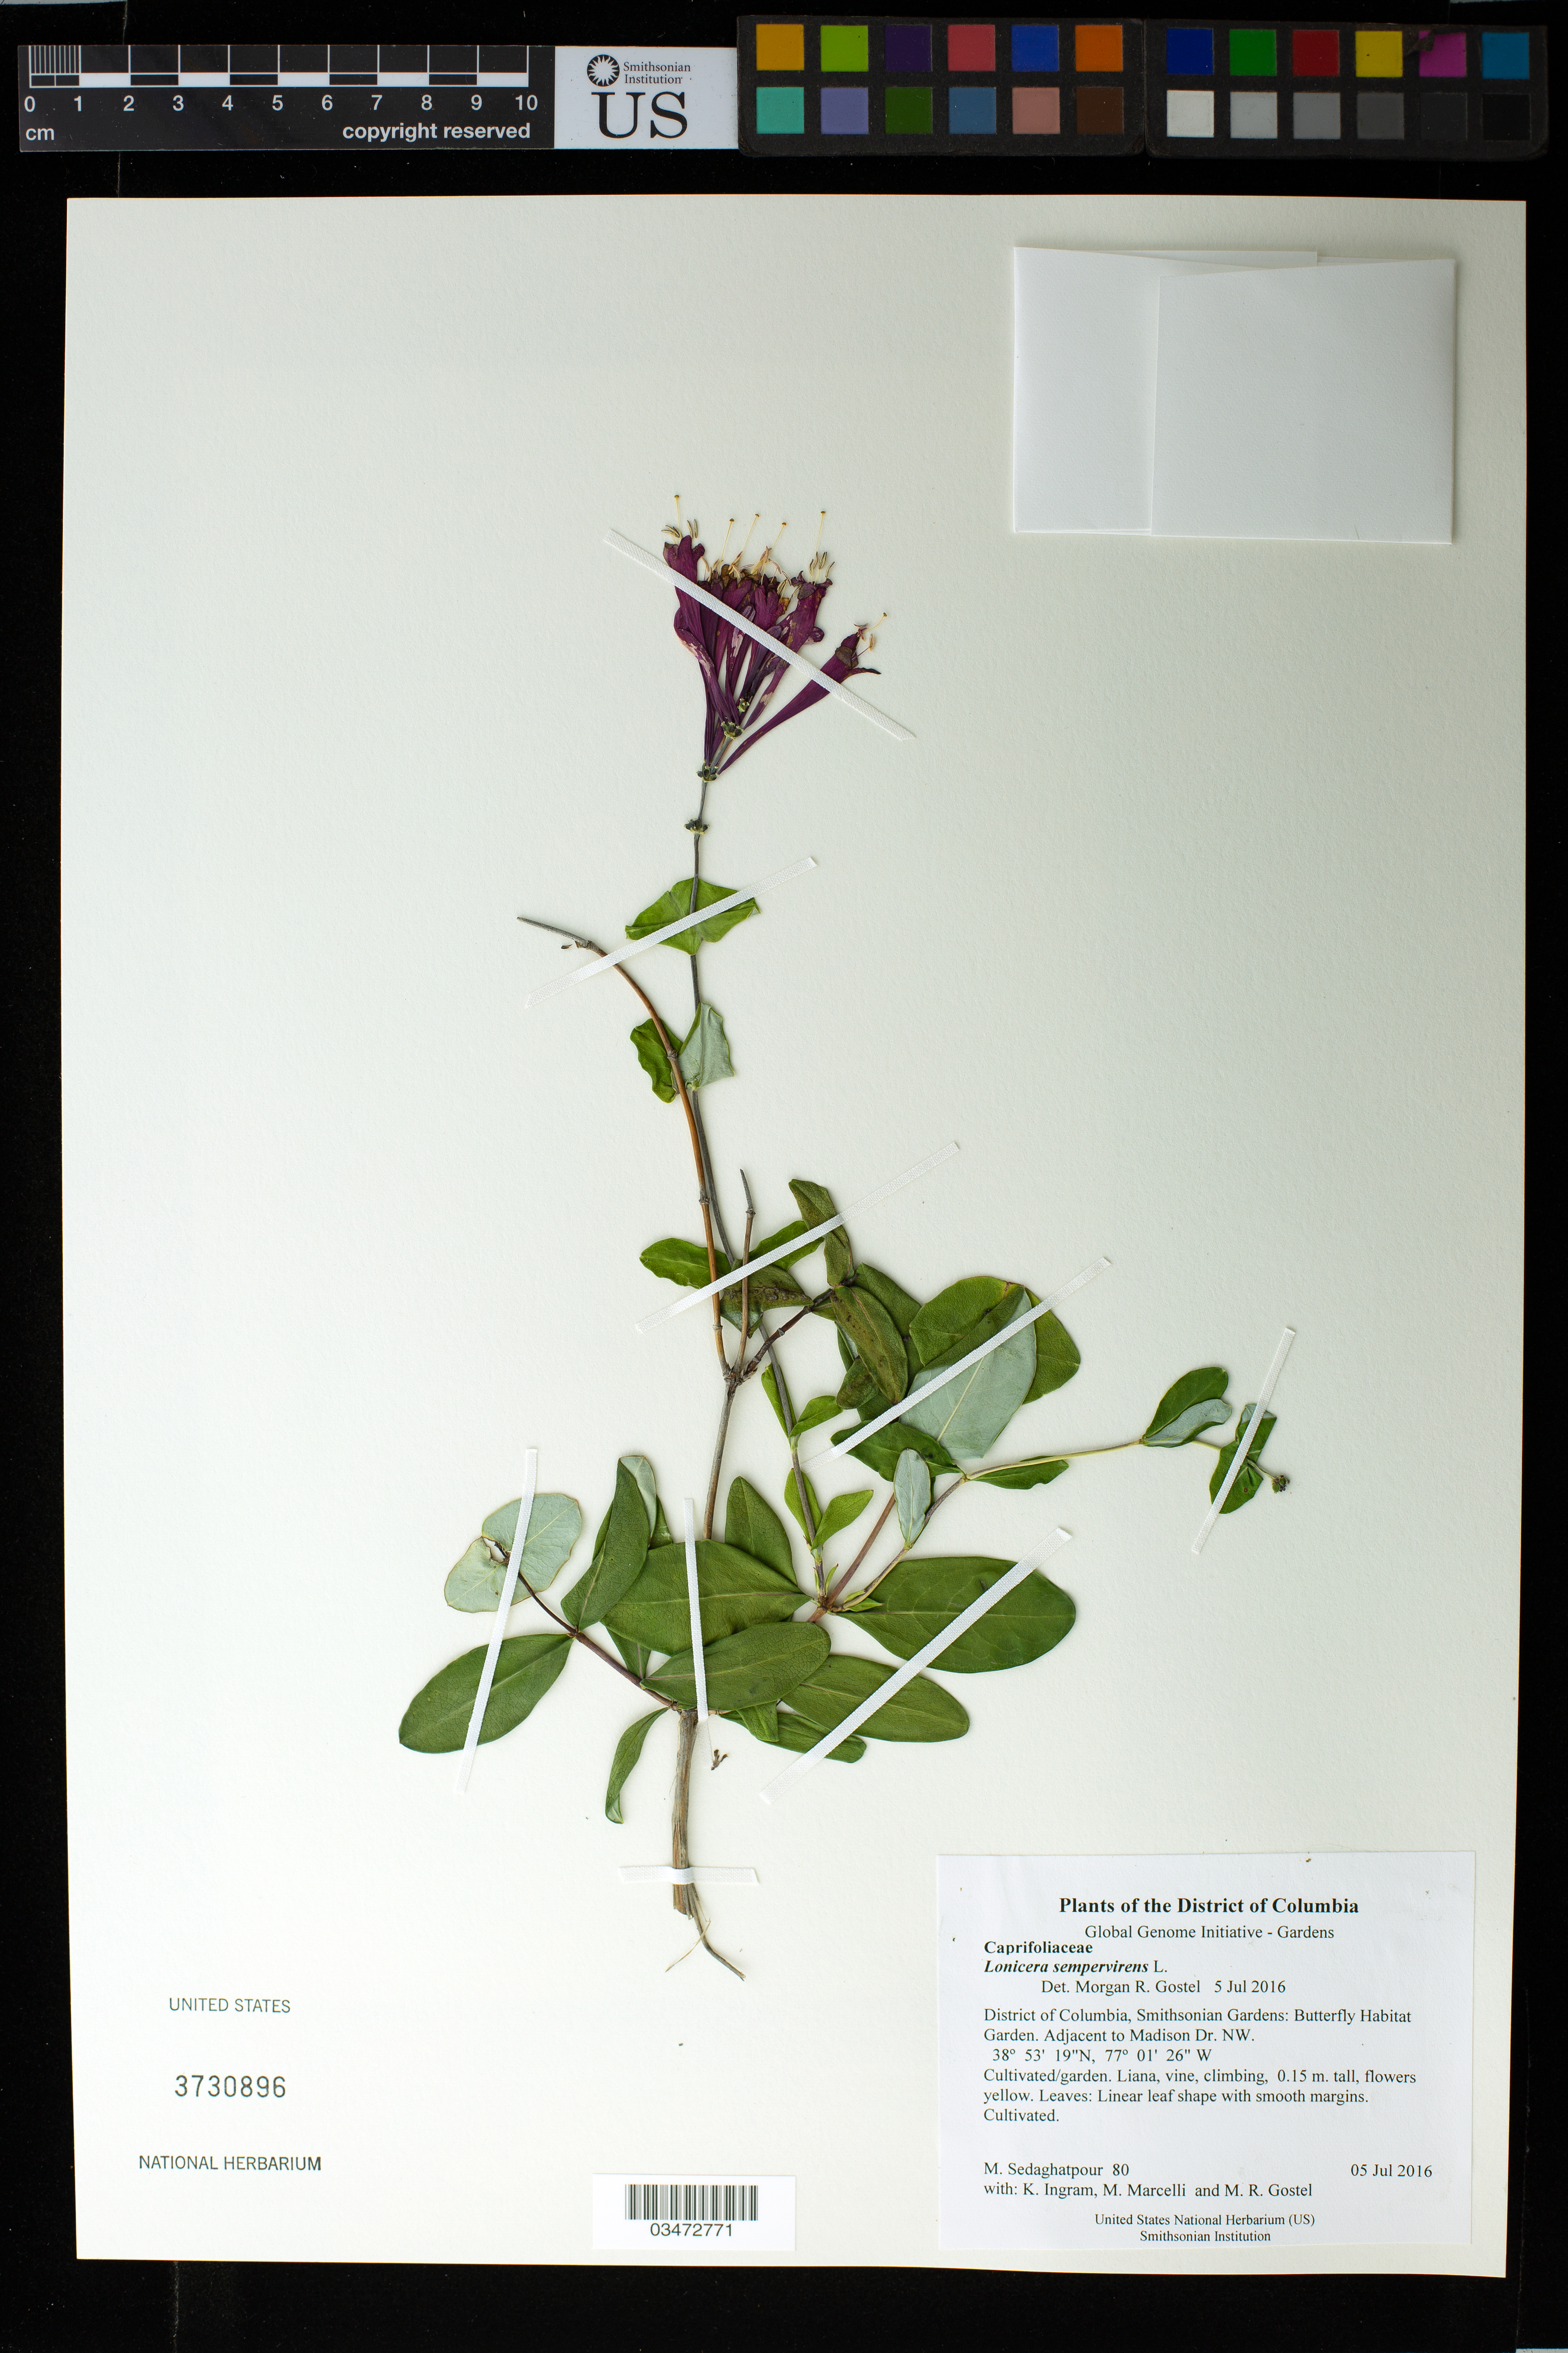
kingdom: Plantae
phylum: Tracheophyta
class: Magnoliopsida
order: Dipsacales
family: Caprifoliaceae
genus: Lonicera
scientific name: Lonicera sempervirens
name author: L.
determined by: Gostel, Morgan R., (BRIT), Botanical Research Institute of Texas (UNITED STATES)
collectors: M. Sedaghatpour, K. S. Ingram, M. Marcelli & M. R. Gostel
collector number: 80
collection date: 2016-07-05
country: United States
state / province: District of Columbia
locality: Smithsonian Gardens: Butterfly Habitat Garden. Adjacent to Madison Dr. NW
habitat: Cultivated/garden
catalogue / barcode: US 3730896